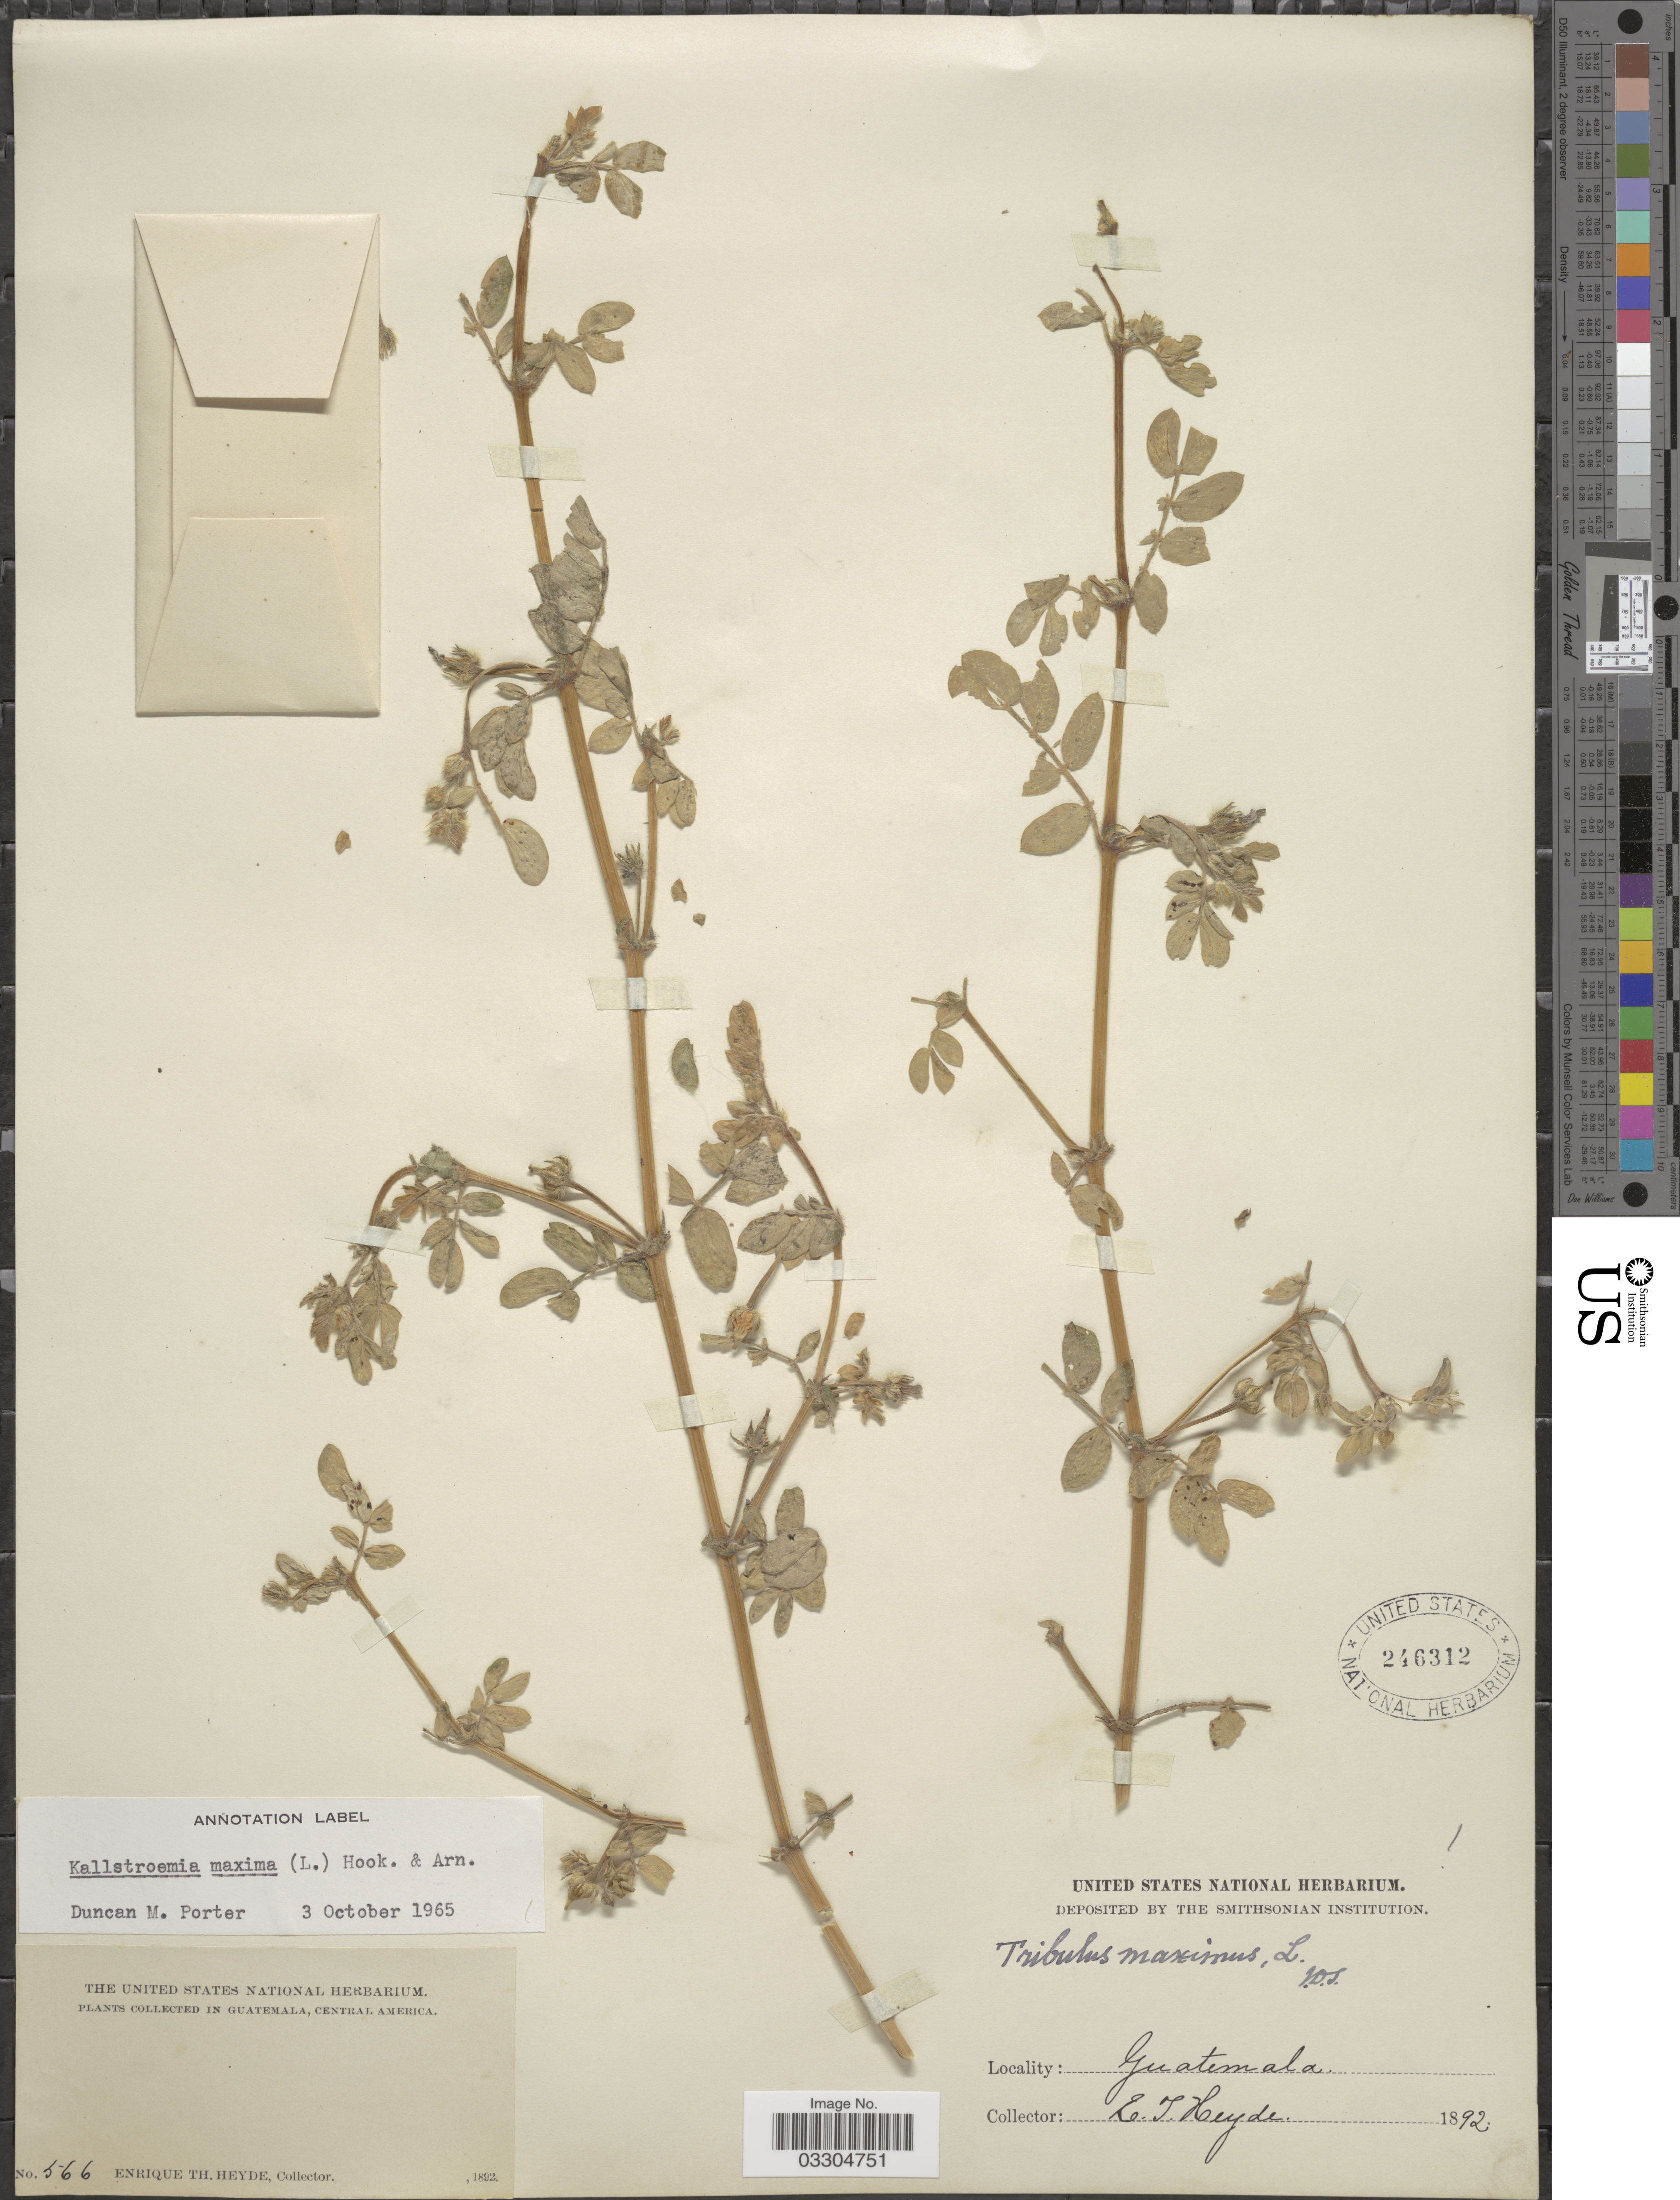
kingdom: Plantae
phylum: Tracheophyta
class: Magnoliopsida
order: Zygophyllales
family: Zygophyllaceae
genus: Kallstroemia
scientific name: Kallstroemia maxima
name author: (L.) Hook. & Arn.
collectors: E. T. Heyde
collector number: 566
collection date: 1892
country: Guatemala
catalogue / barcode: US 246312